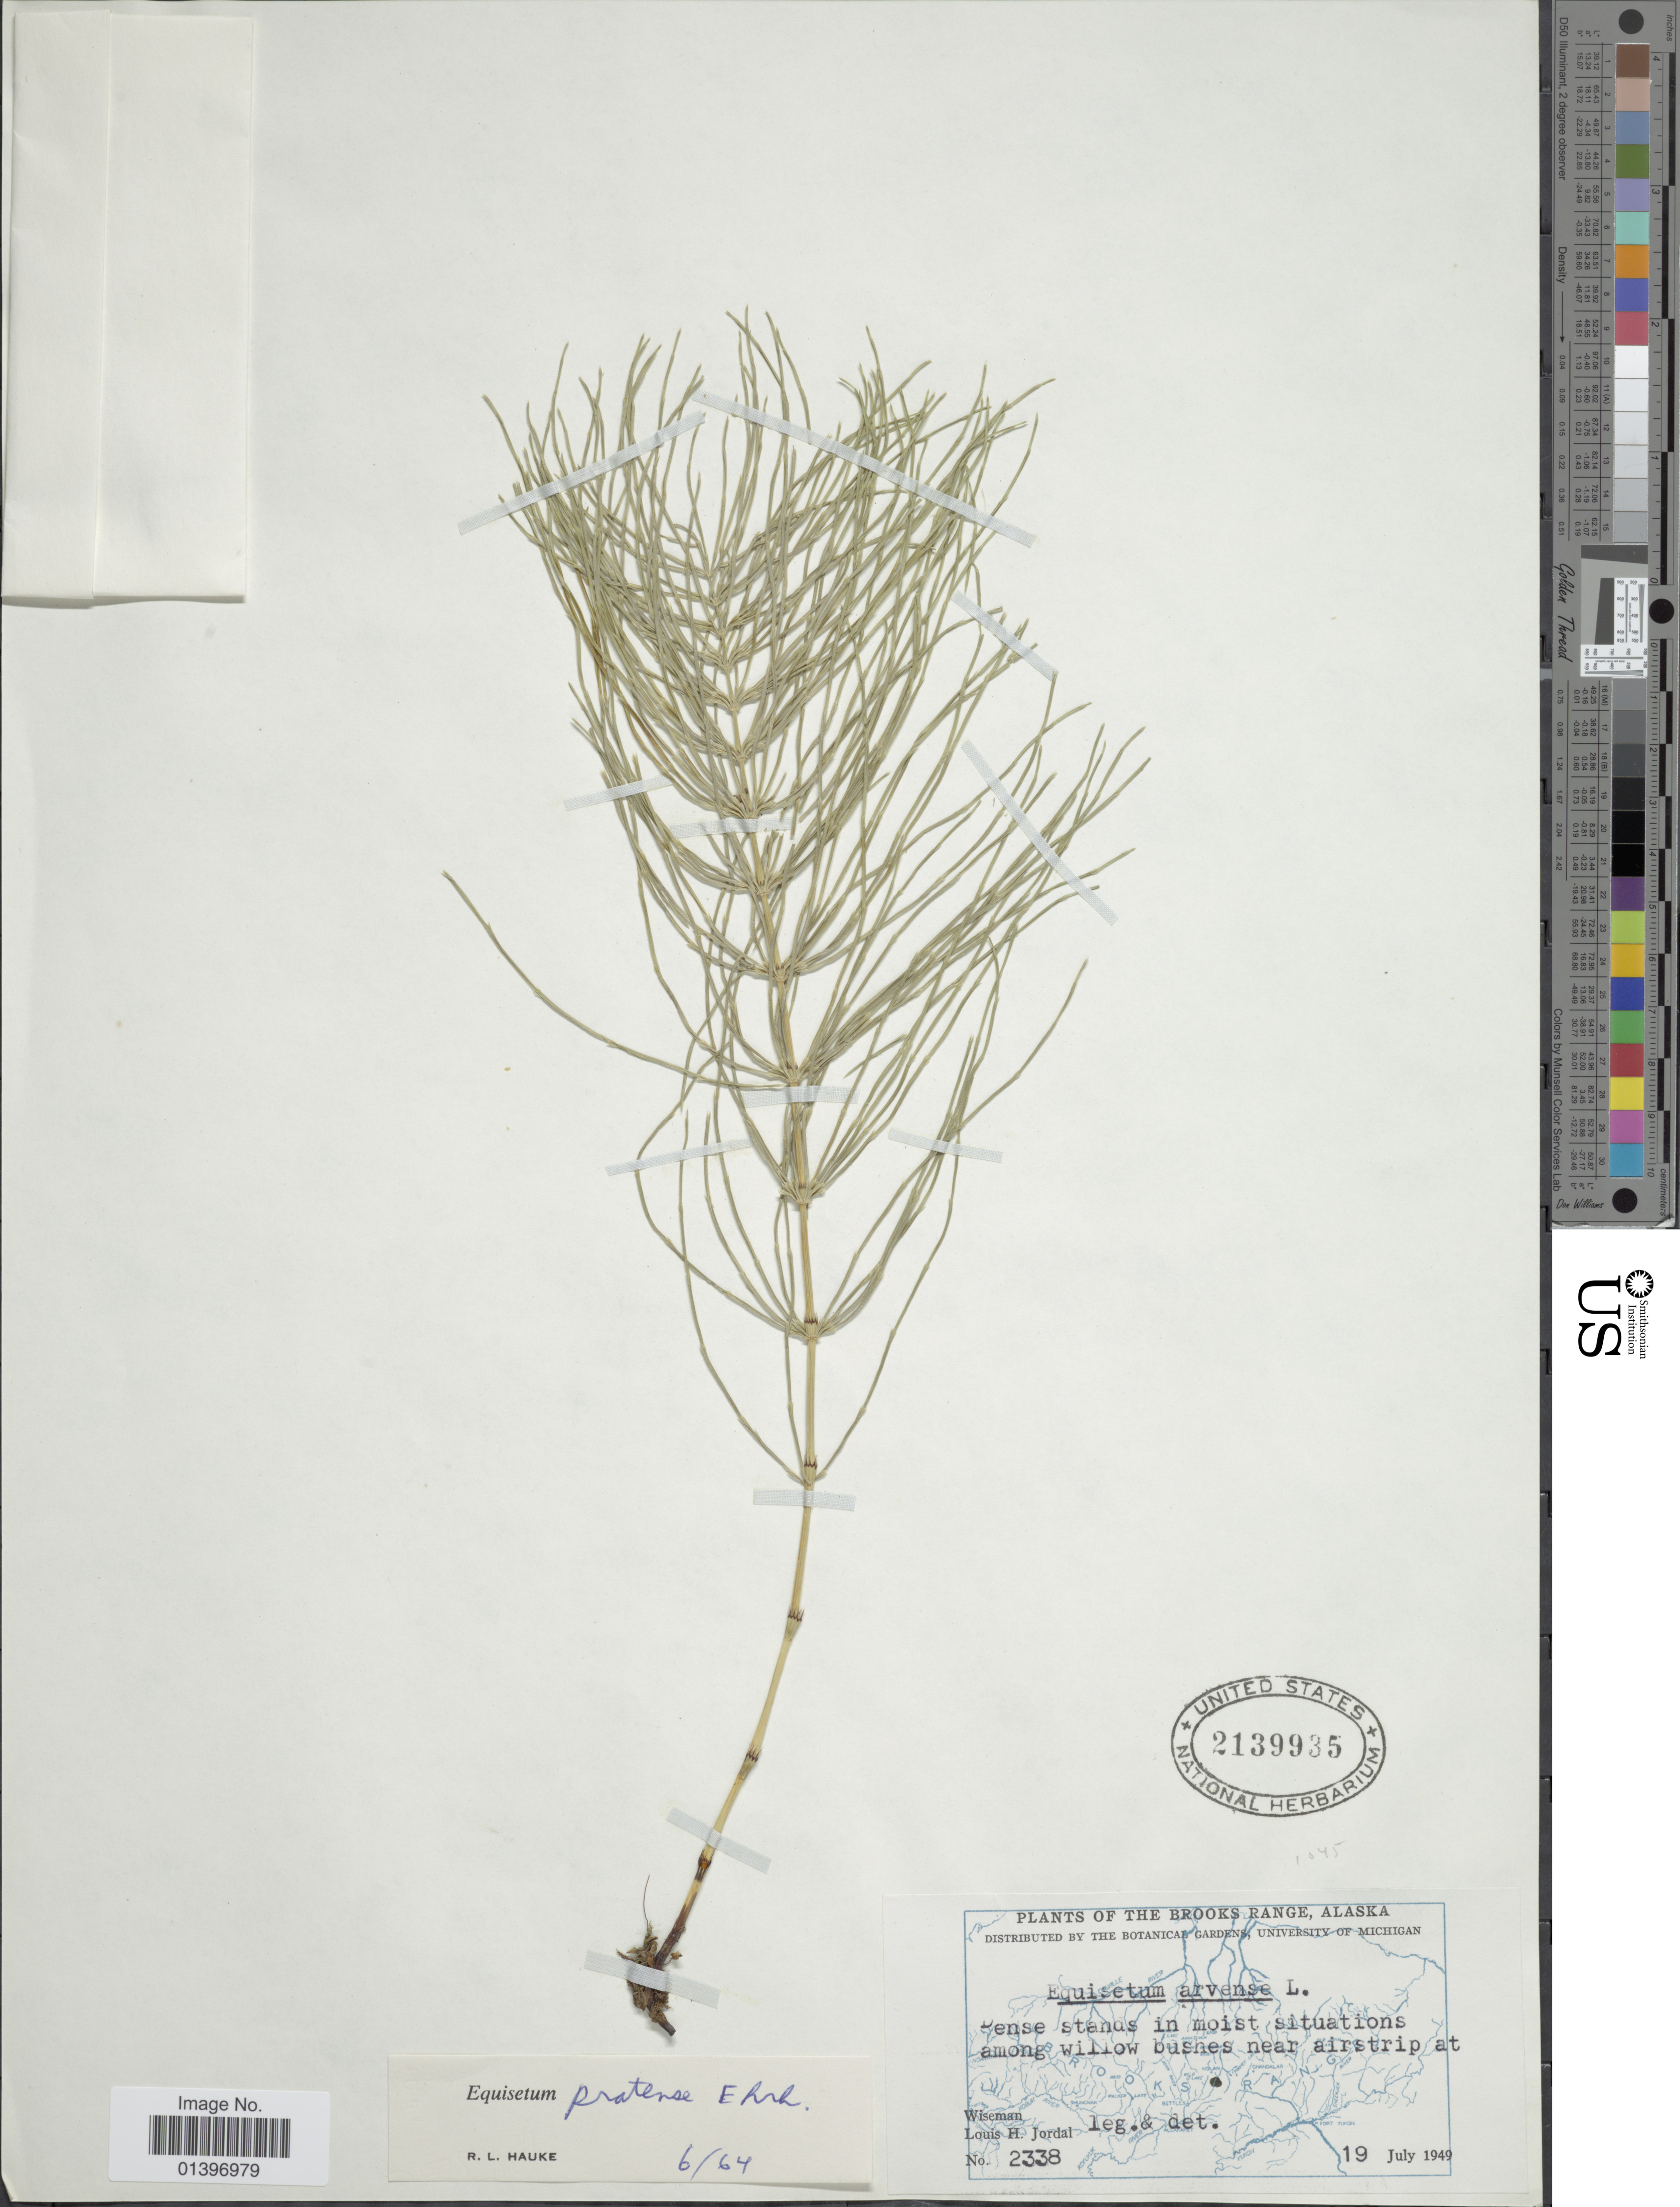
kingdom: Plantae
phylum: Tracheophyta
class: Polypodiopsida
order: Equisetales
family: Equisetaceae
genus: Equisetum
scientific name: Equisetum pratense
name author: Ehrh.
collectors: L. Jordal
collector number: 2338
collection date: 1949-07-19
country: United States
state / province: Alaska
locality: Brooks Range, Dens stands in moist situations among willow bushes near airstrip at Wiseman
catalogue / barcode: US 2139935